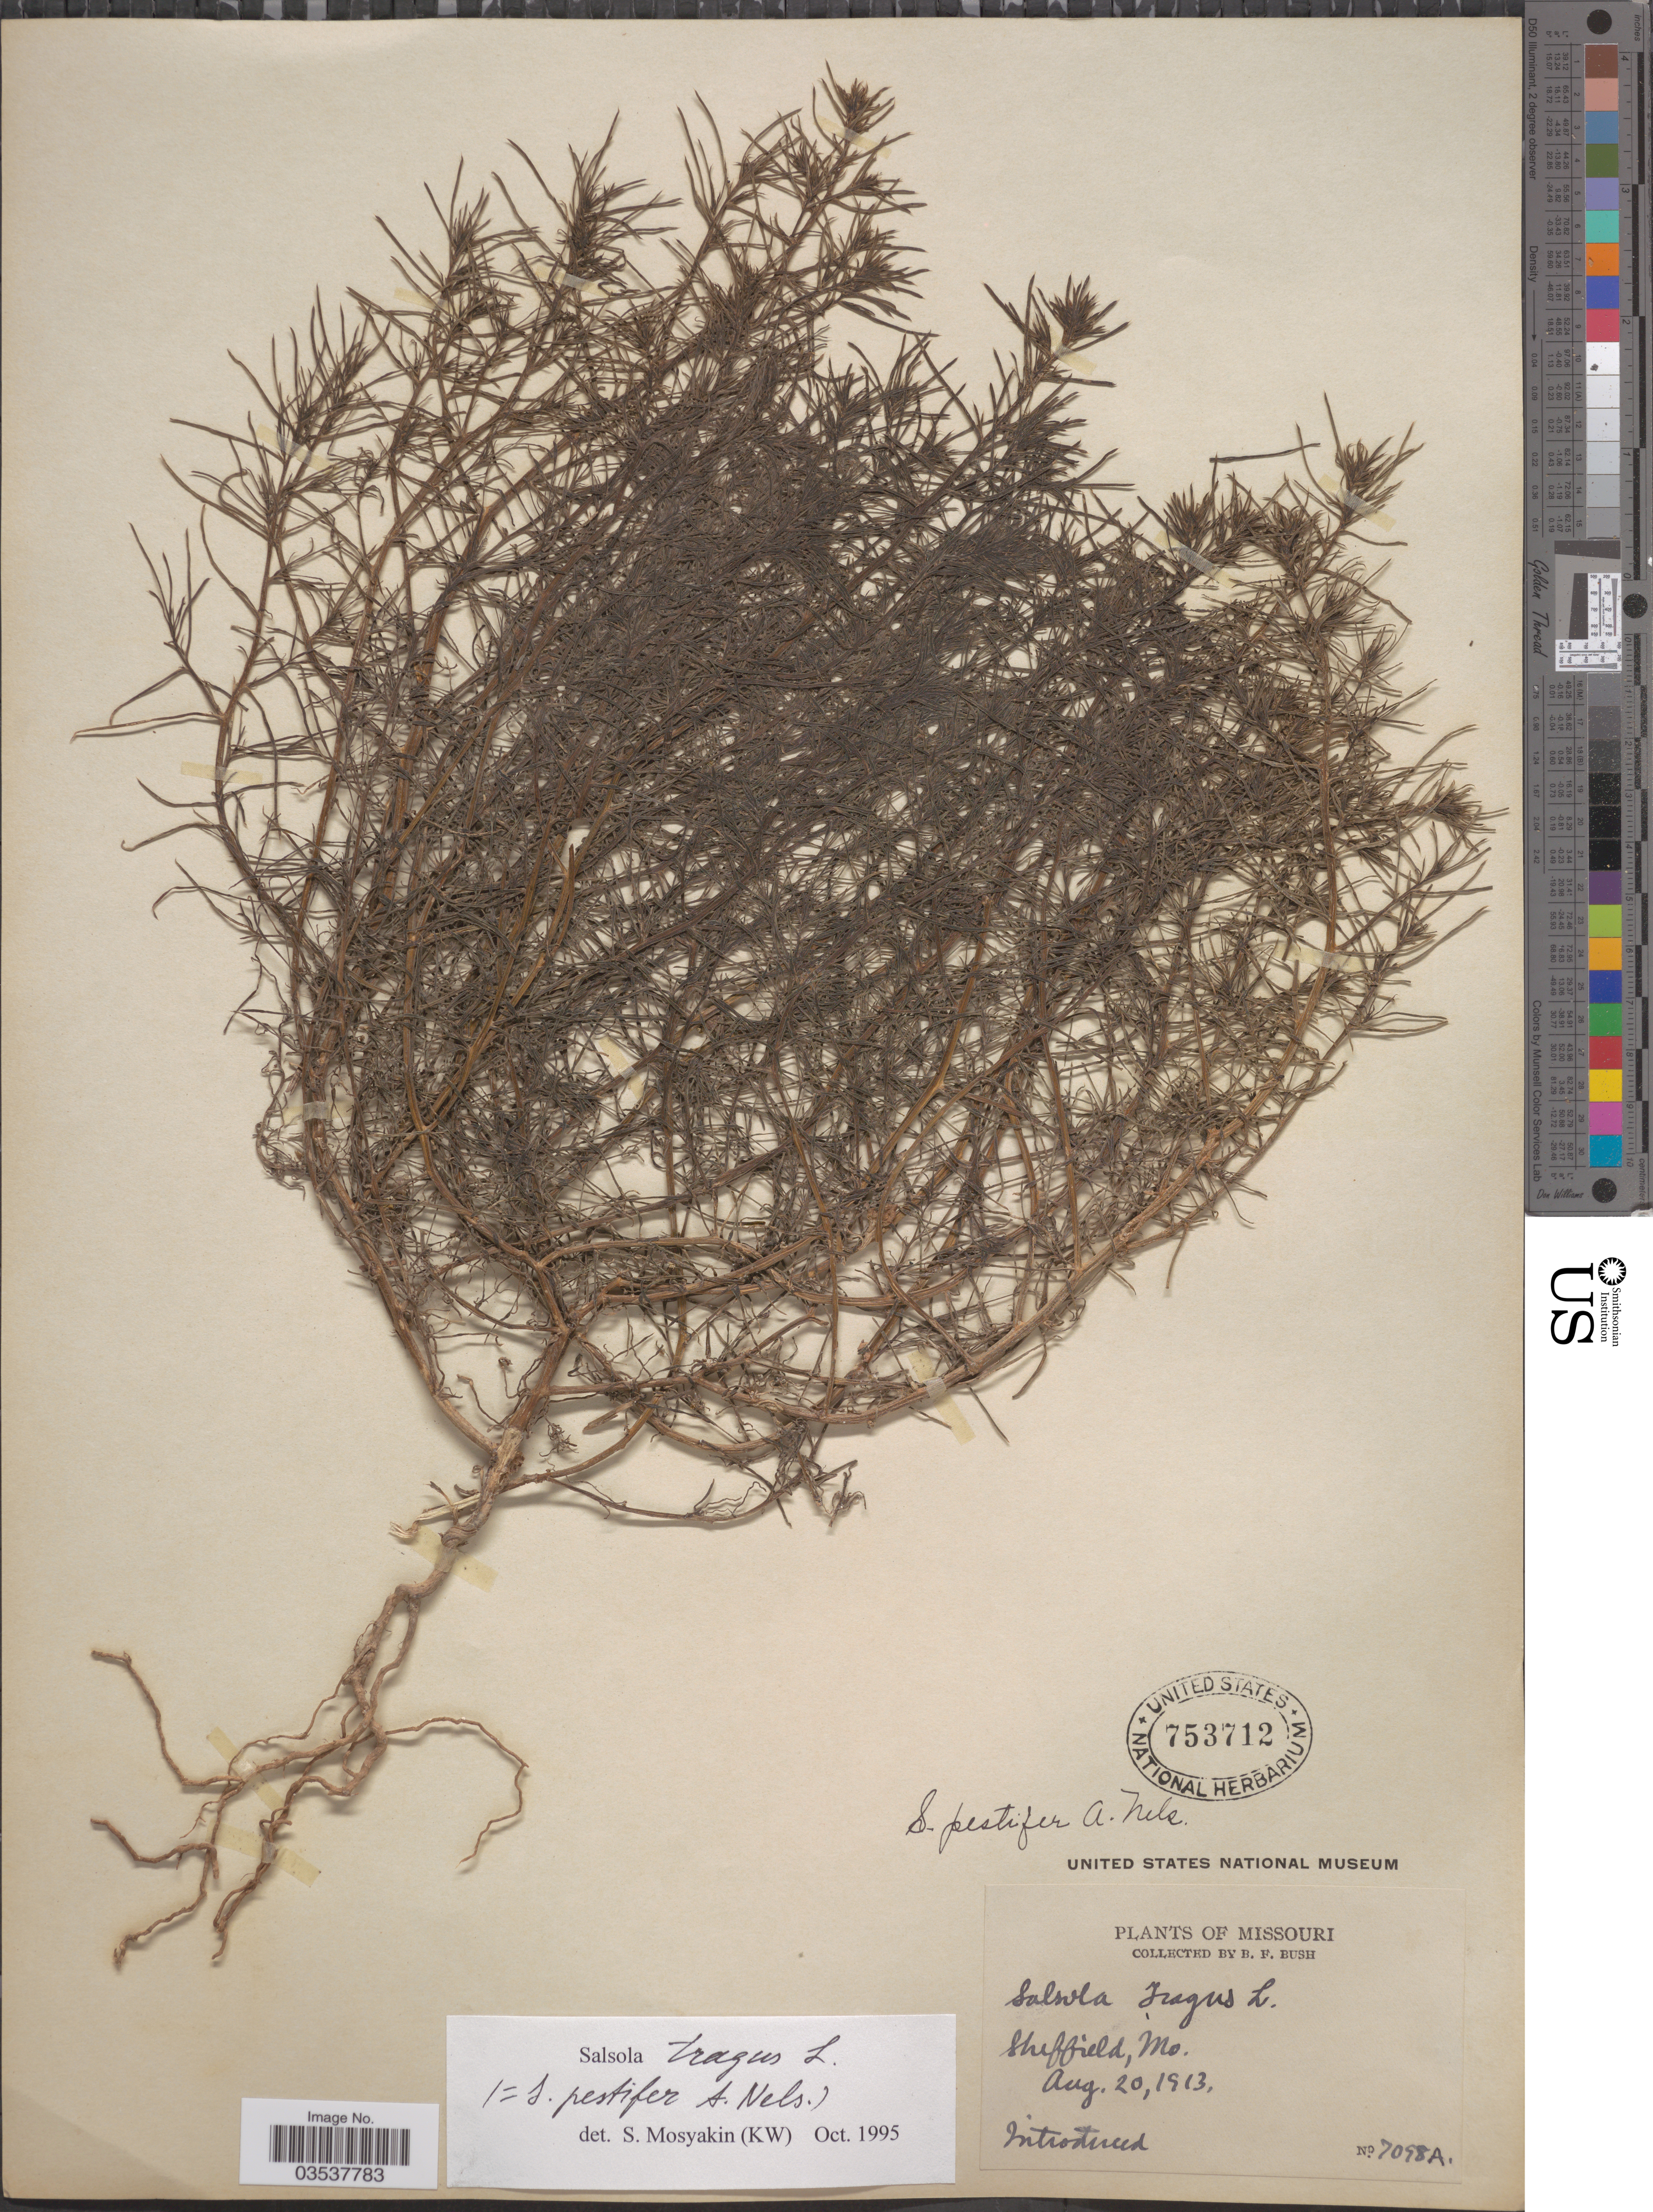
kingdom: Plantae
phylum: Tracheophyta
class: Magnoliopsida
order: Caryophyllales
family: Amaranthaceae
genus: Salsola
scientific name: Salsola pestifer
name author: A. Nelson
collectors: B. F. Bush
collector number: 7098A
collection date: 1913-08-20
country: United States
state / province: Missouri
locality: Sheffield.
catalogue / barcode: US 753712